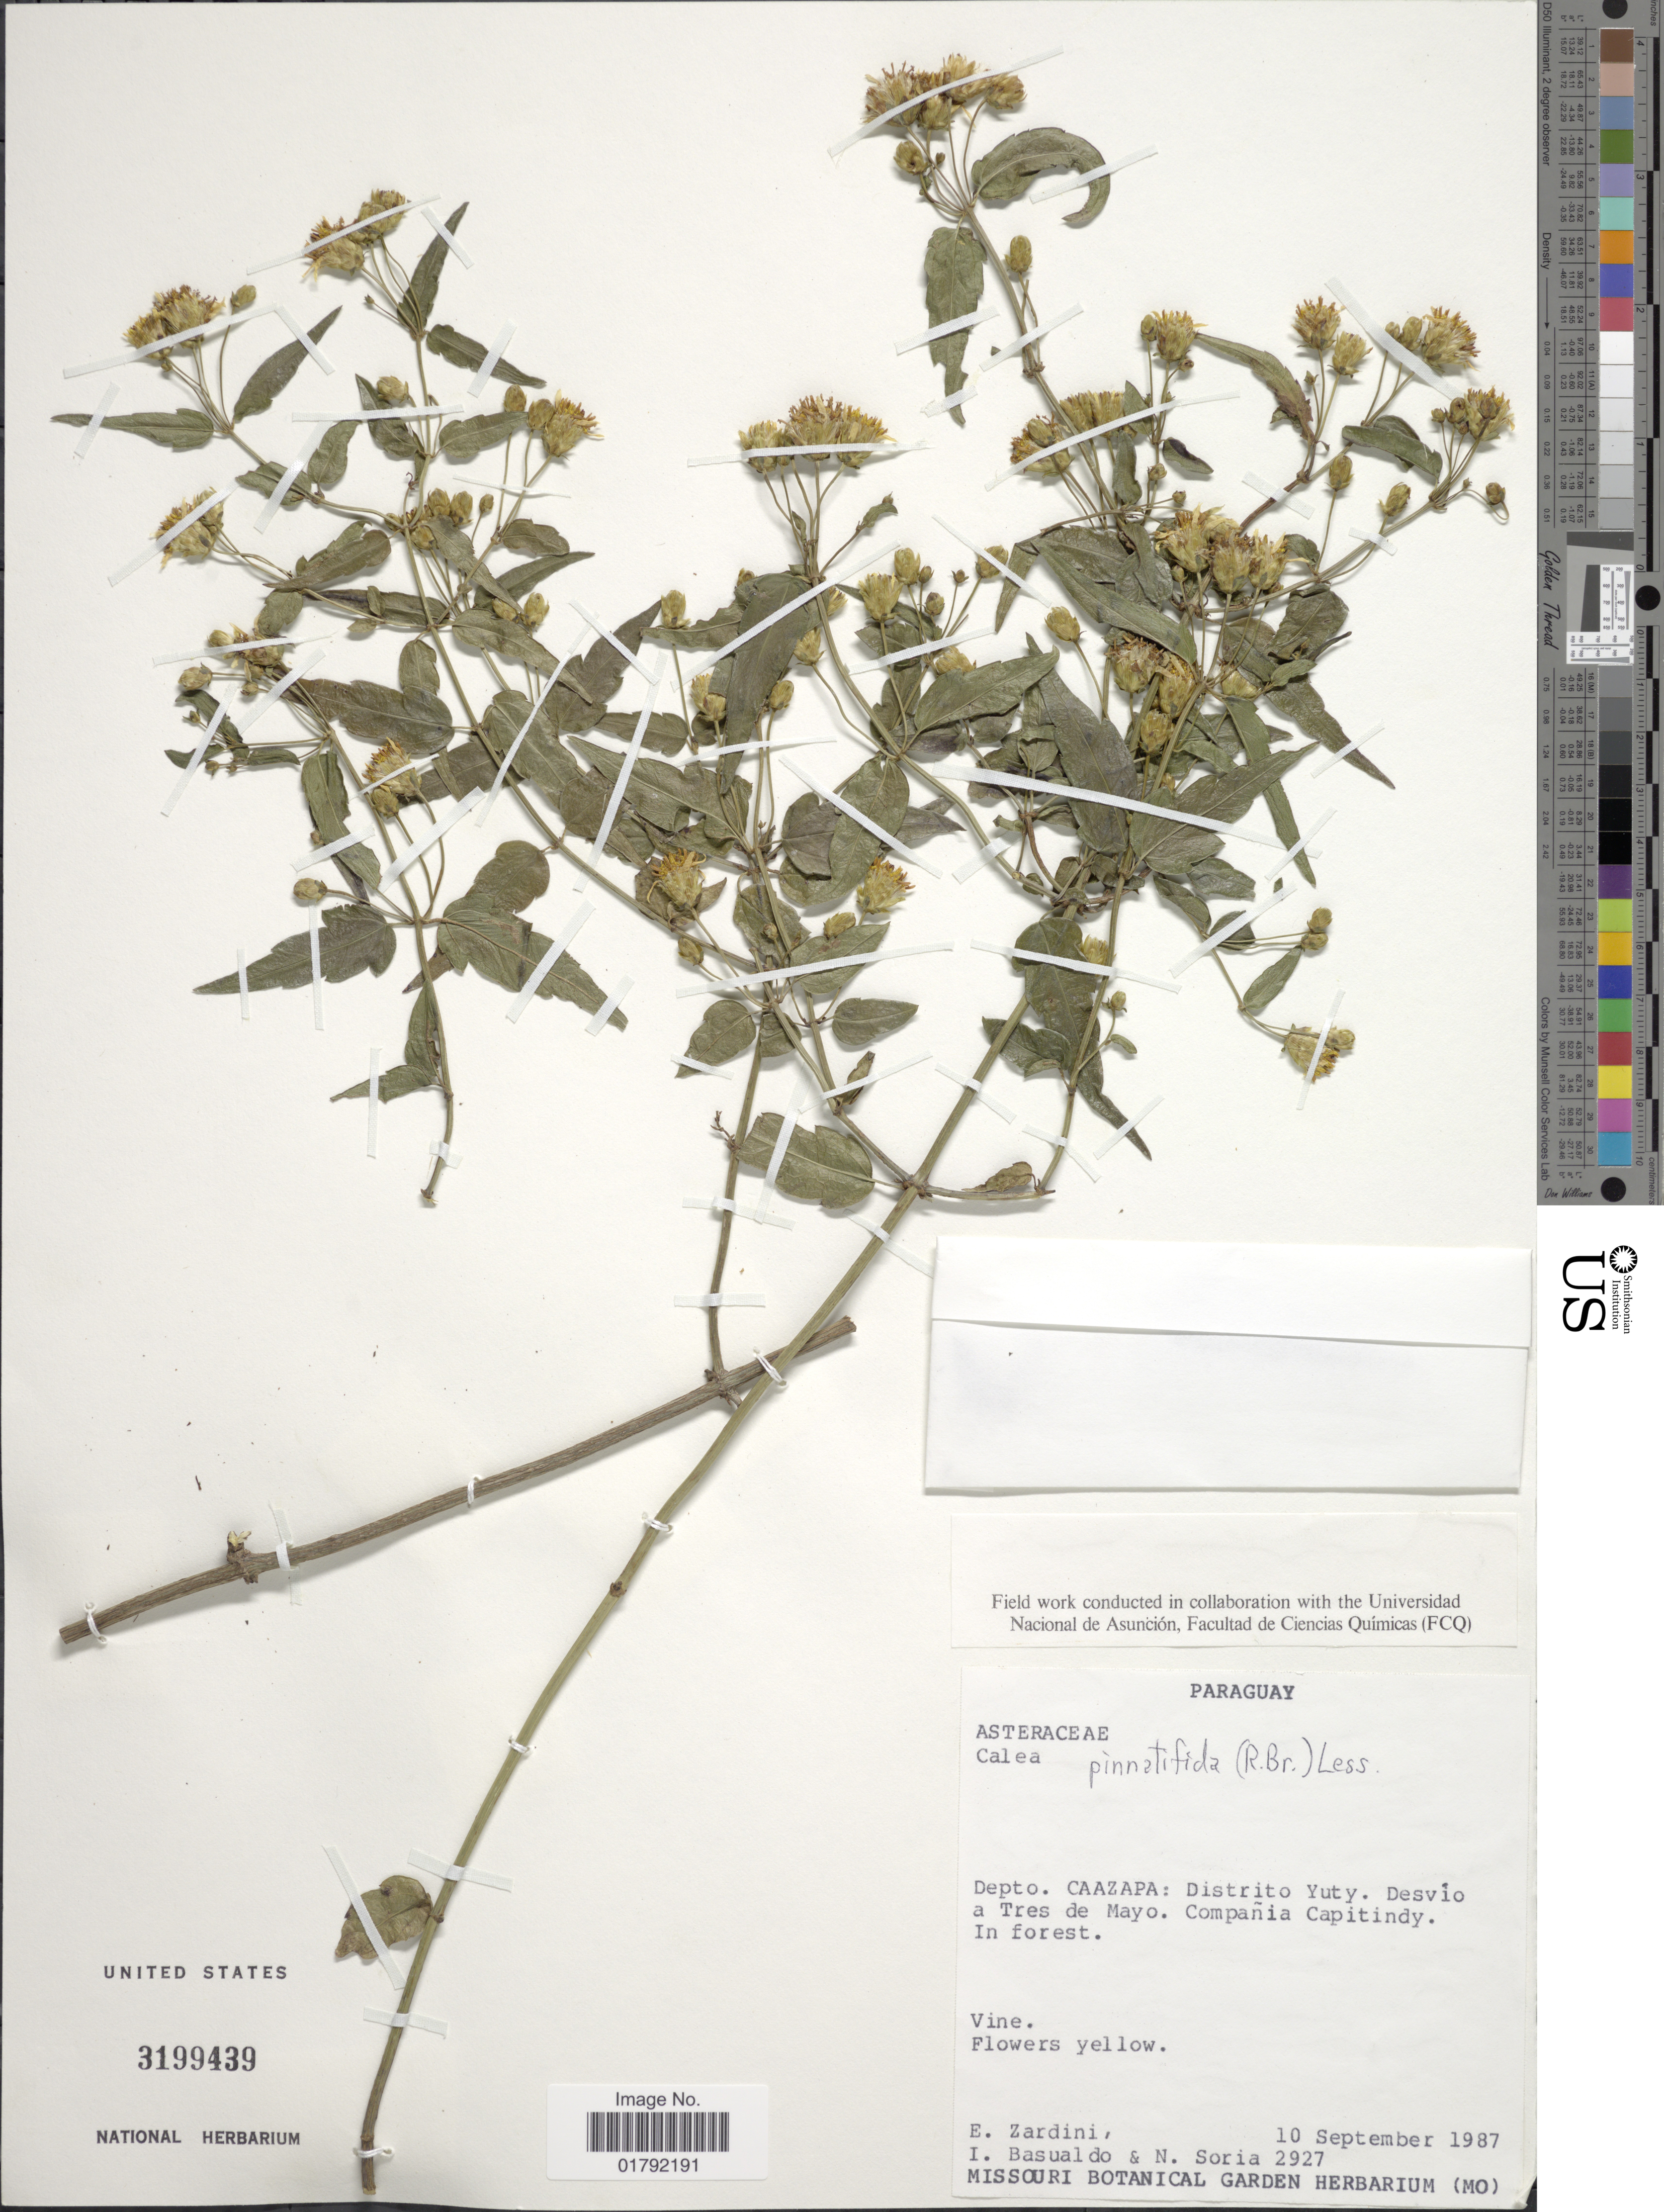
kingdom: Plantae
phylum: Tracheophyta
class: Magnoliopsida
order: Asterales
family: Asteraceae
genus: Calea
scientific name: Calea pinnatifida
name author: Banks ex Steud.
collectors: E. M. Zardini, I. Basualdo & N. Soria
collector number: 2927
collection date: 1987-09-10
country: Paraguay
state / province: Caazapa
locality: Distrito Yuty, desvio a Tres de Mayo, Compania Capitindy.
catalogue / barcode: US 3199439